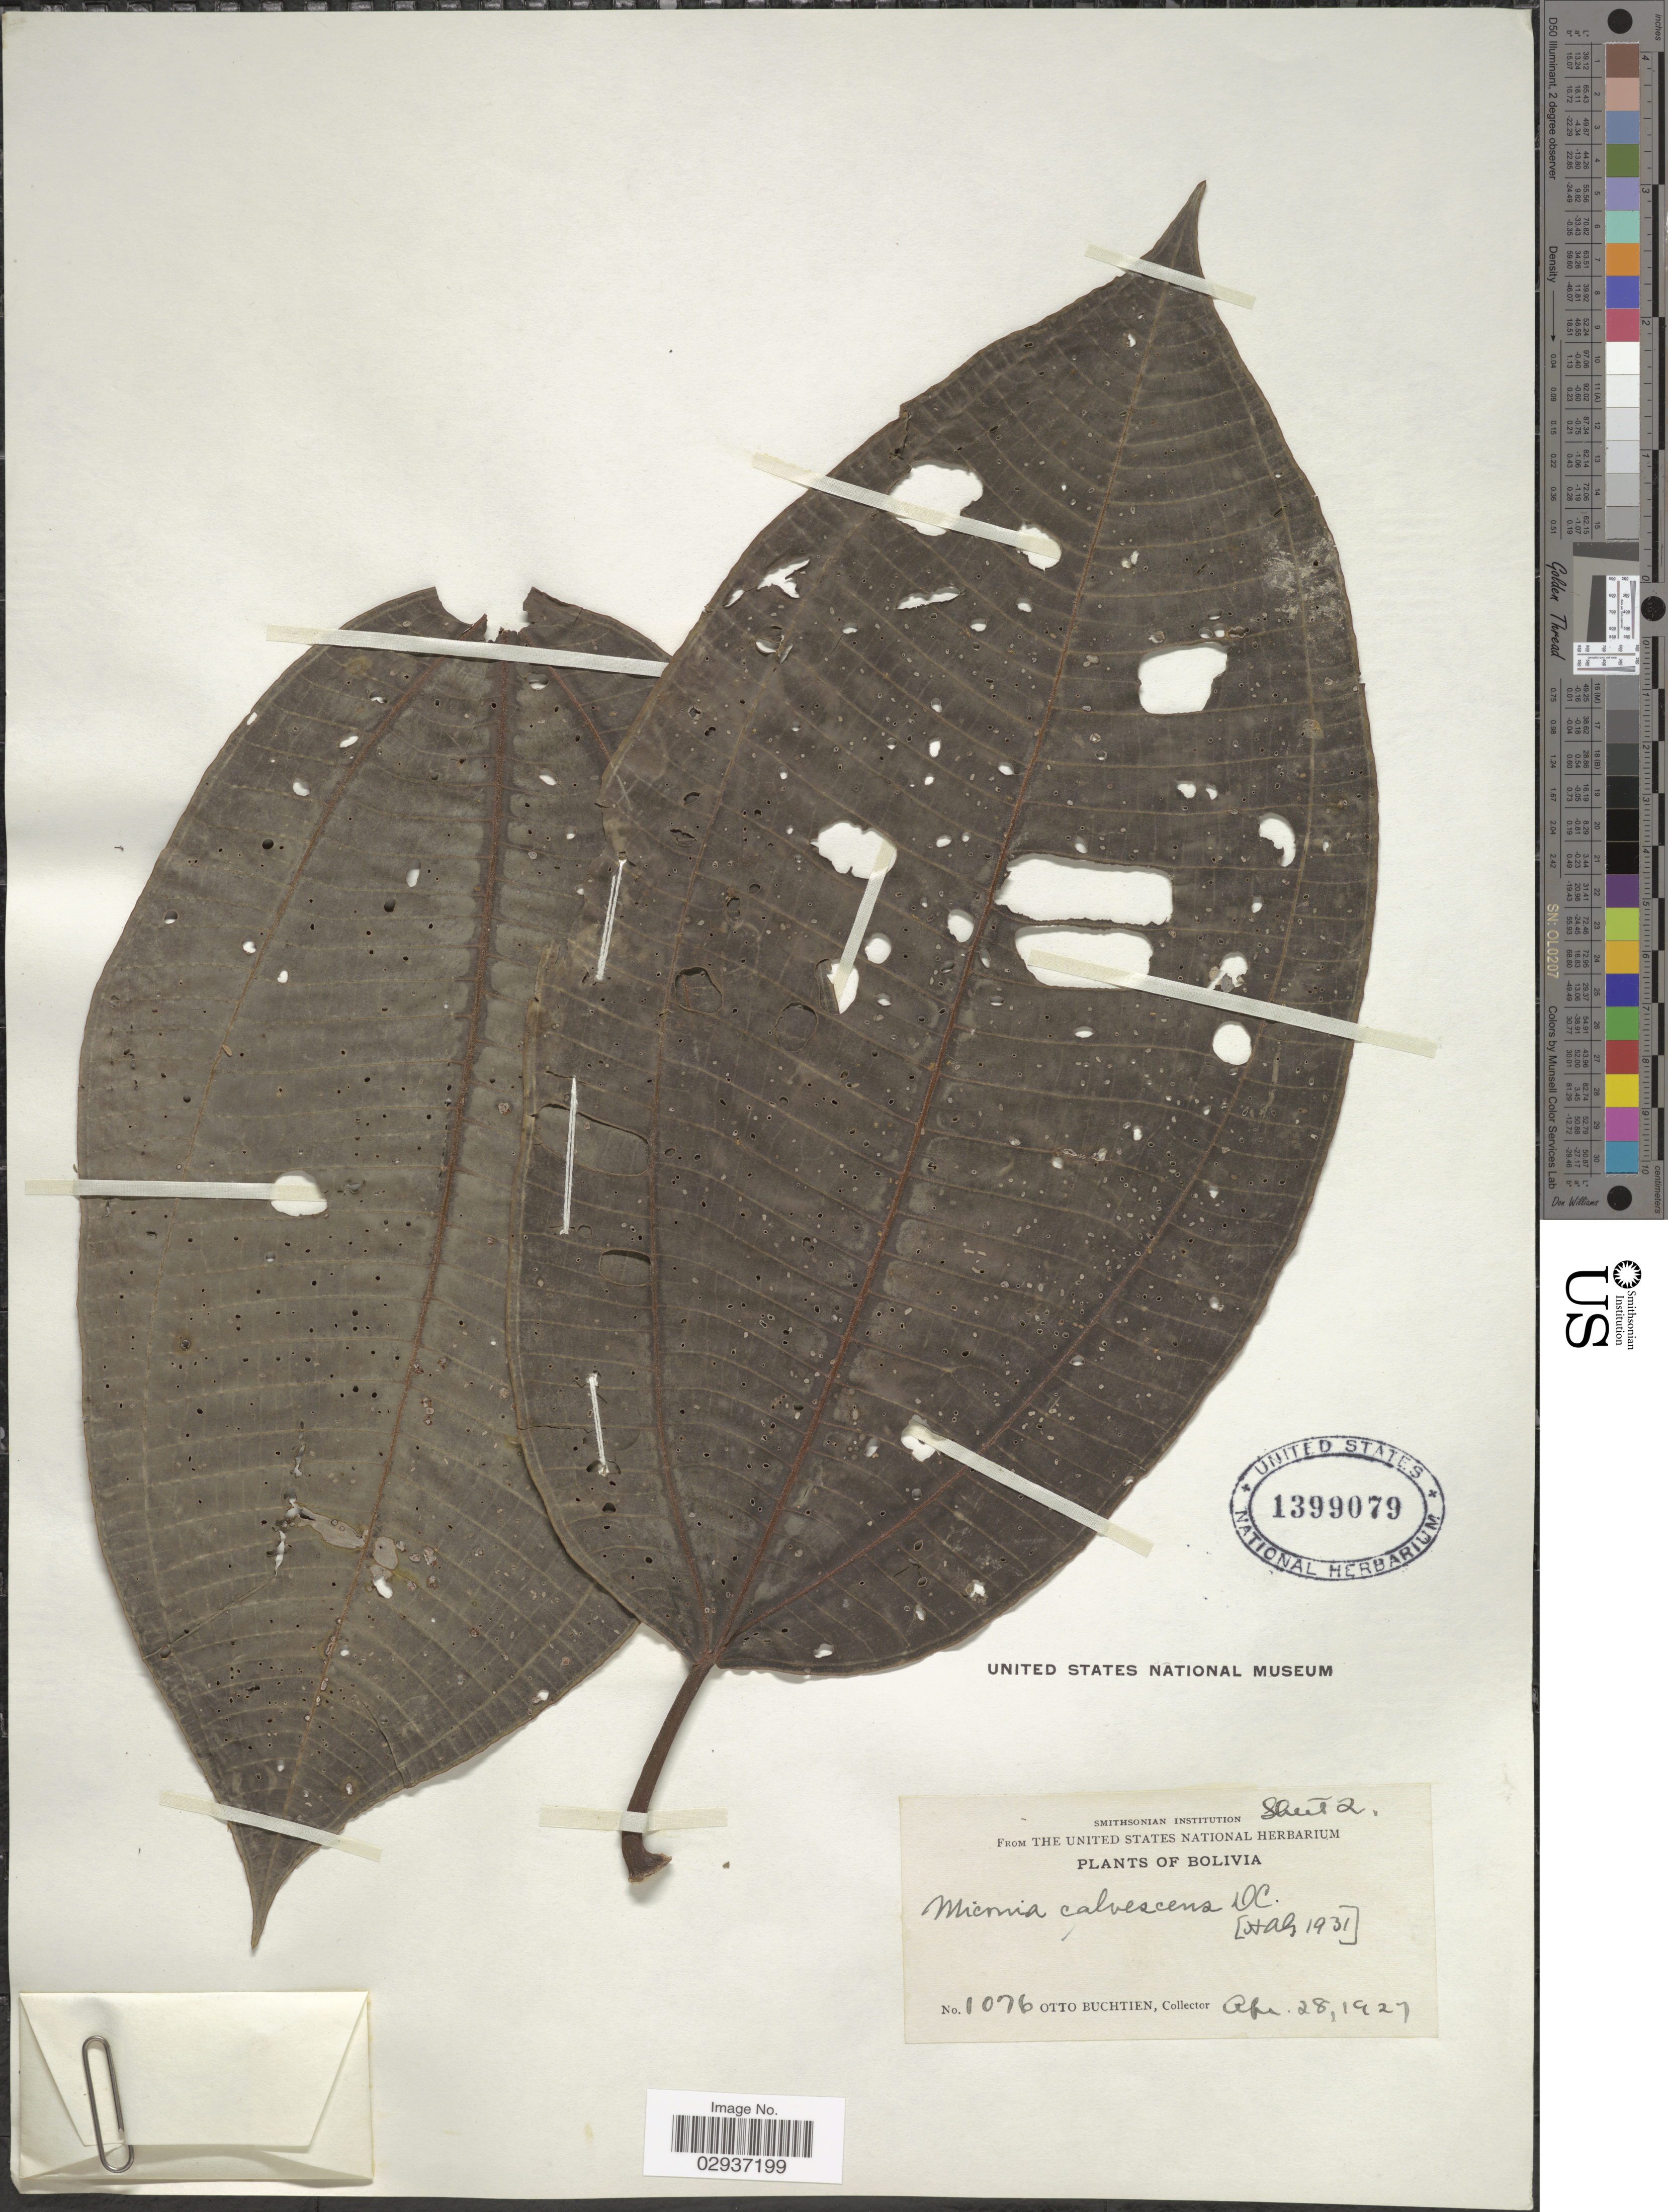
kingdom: Plantae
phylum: Tracheophyta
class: Magnoliopsida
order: Myrtales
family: Melastomataceae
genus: Miconia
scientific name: Miconia calvescens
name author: DC.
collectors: O. Buchtien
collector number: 1076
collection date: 1927-04-28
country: Bolivia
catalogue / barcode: US 1399079